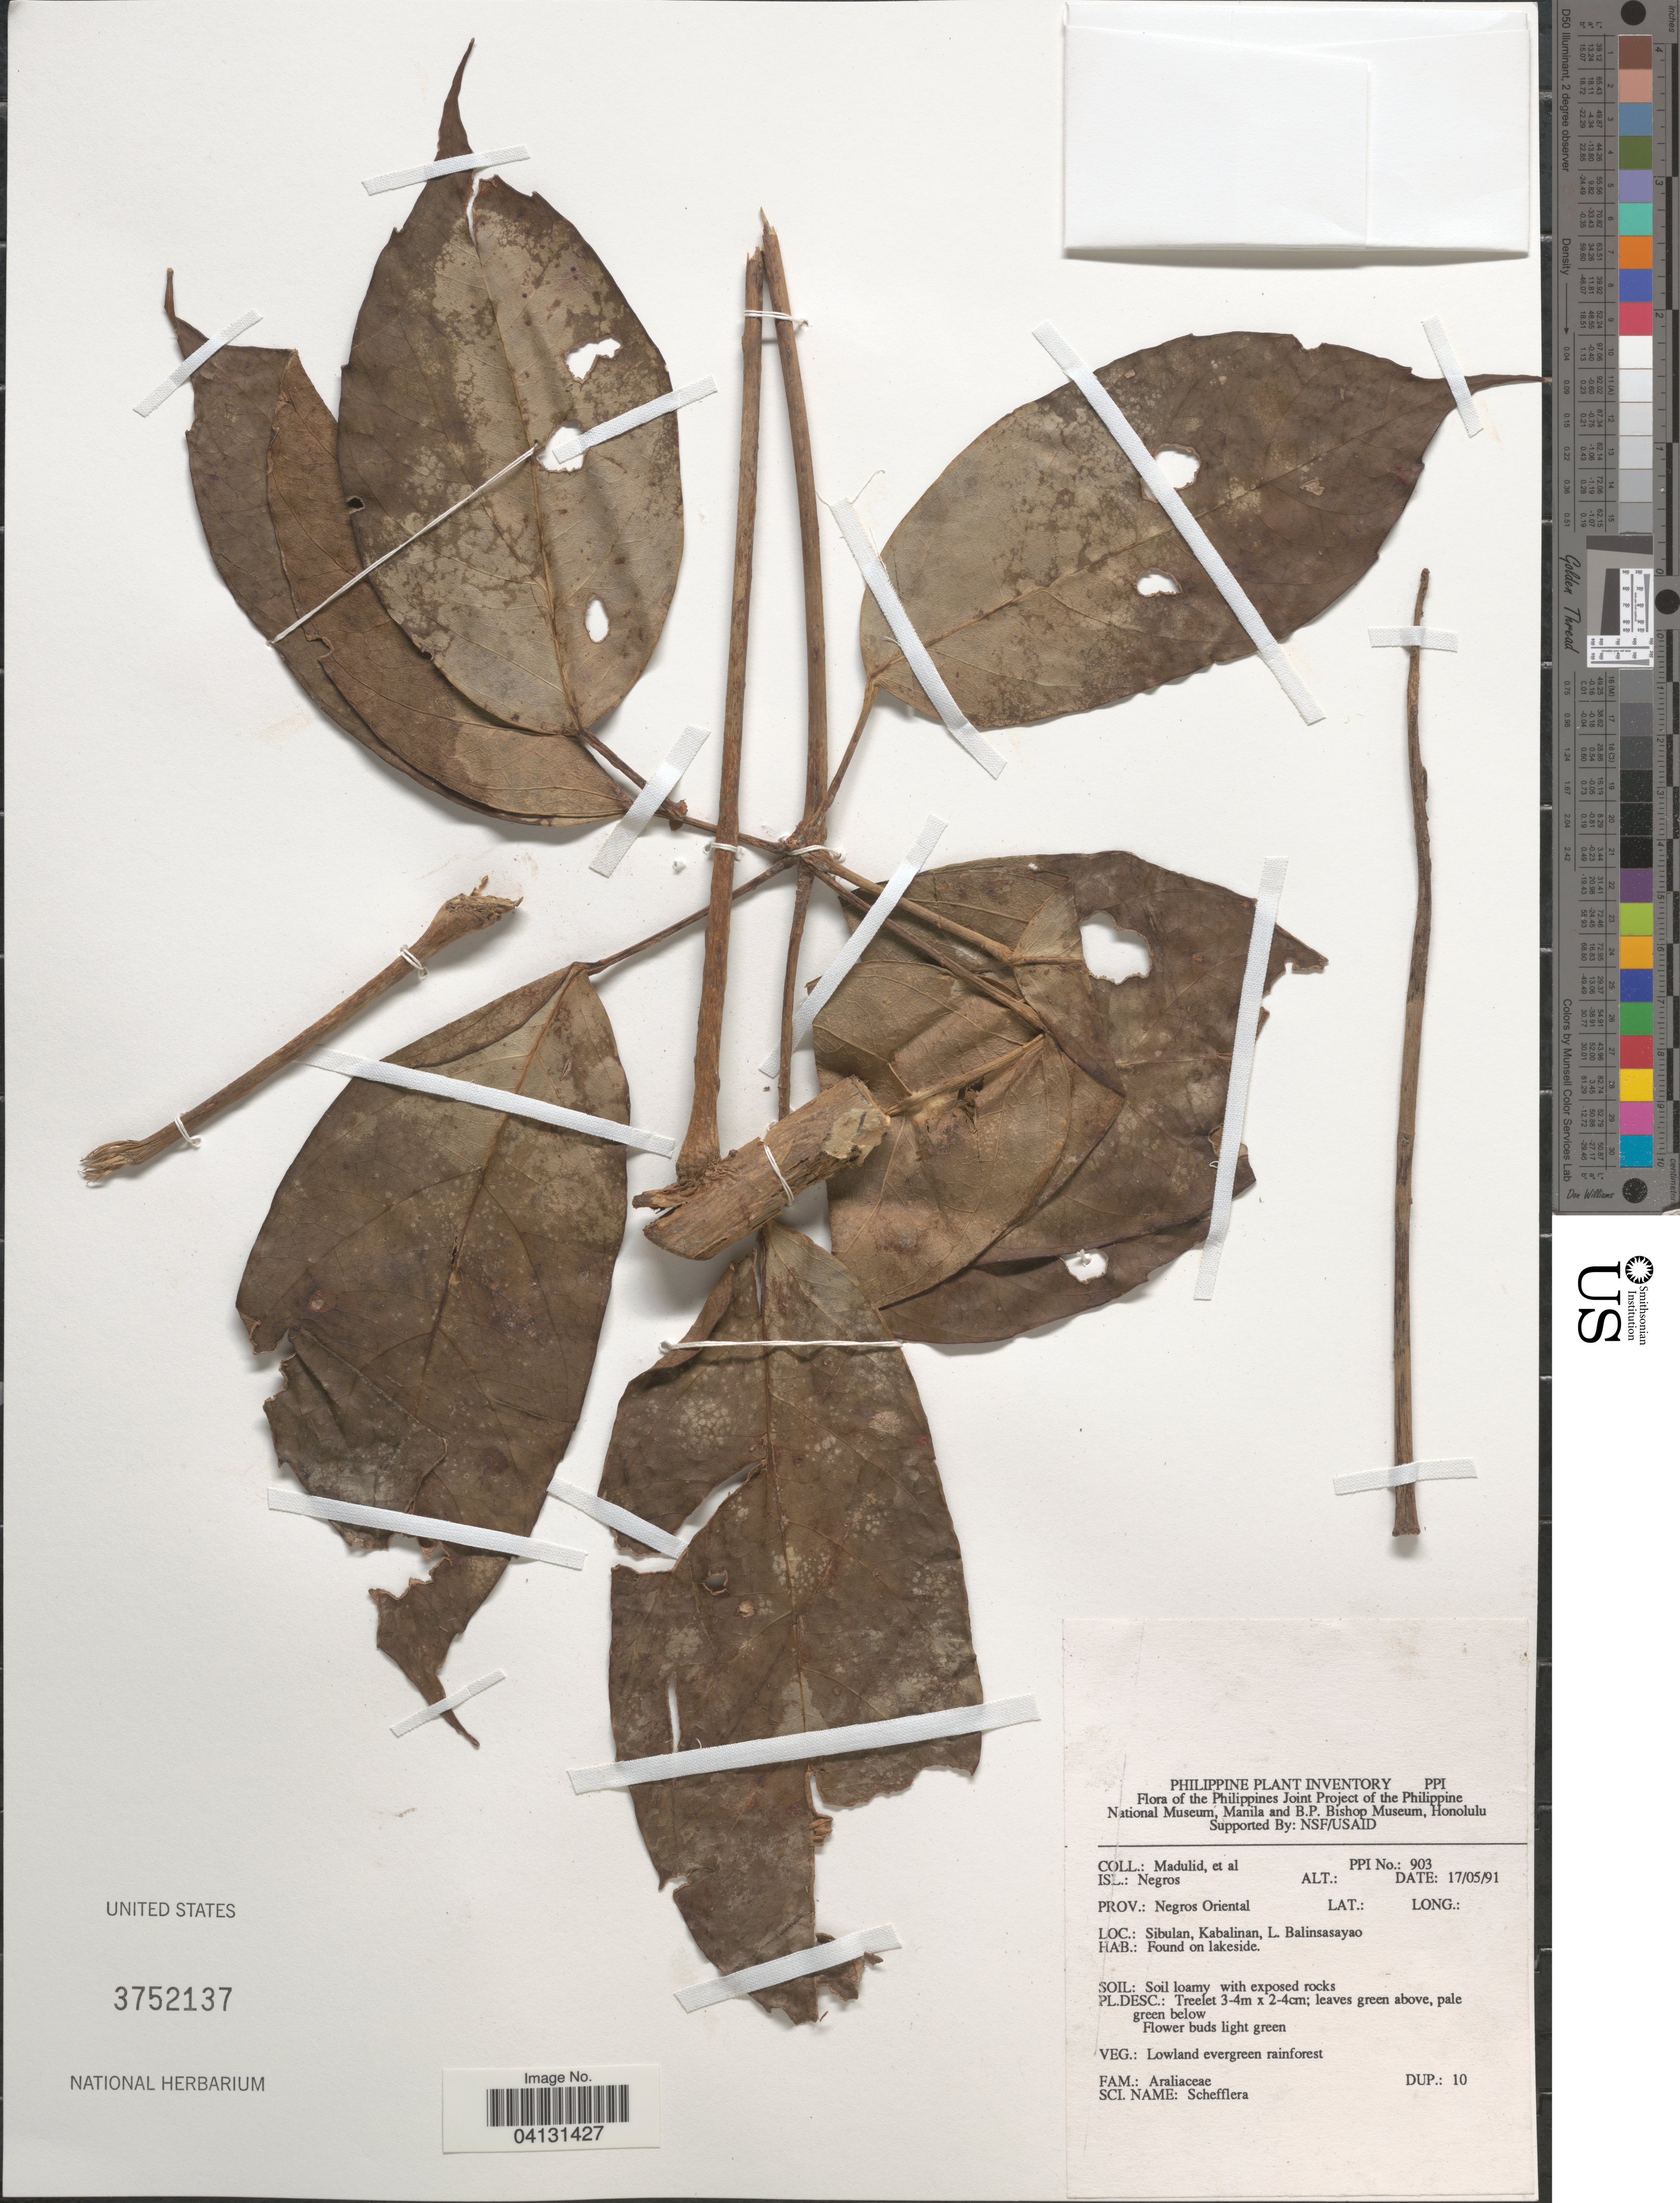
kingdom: Plantae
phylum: Tracheophyta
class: Magnoliopsida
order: Apiales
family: Araliaceae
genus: Schefflera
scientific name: Schefflera sp.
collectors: Madulid & et al.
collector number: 903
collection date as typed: Transcribed d/m/y: 17/5/91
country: Philippines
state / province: Central Visayas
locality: Isl.: Negros. Prov.: Negros Oriental. Sibulan, Kabalinan, L. Balinsasayao.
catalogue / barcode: US 3752137